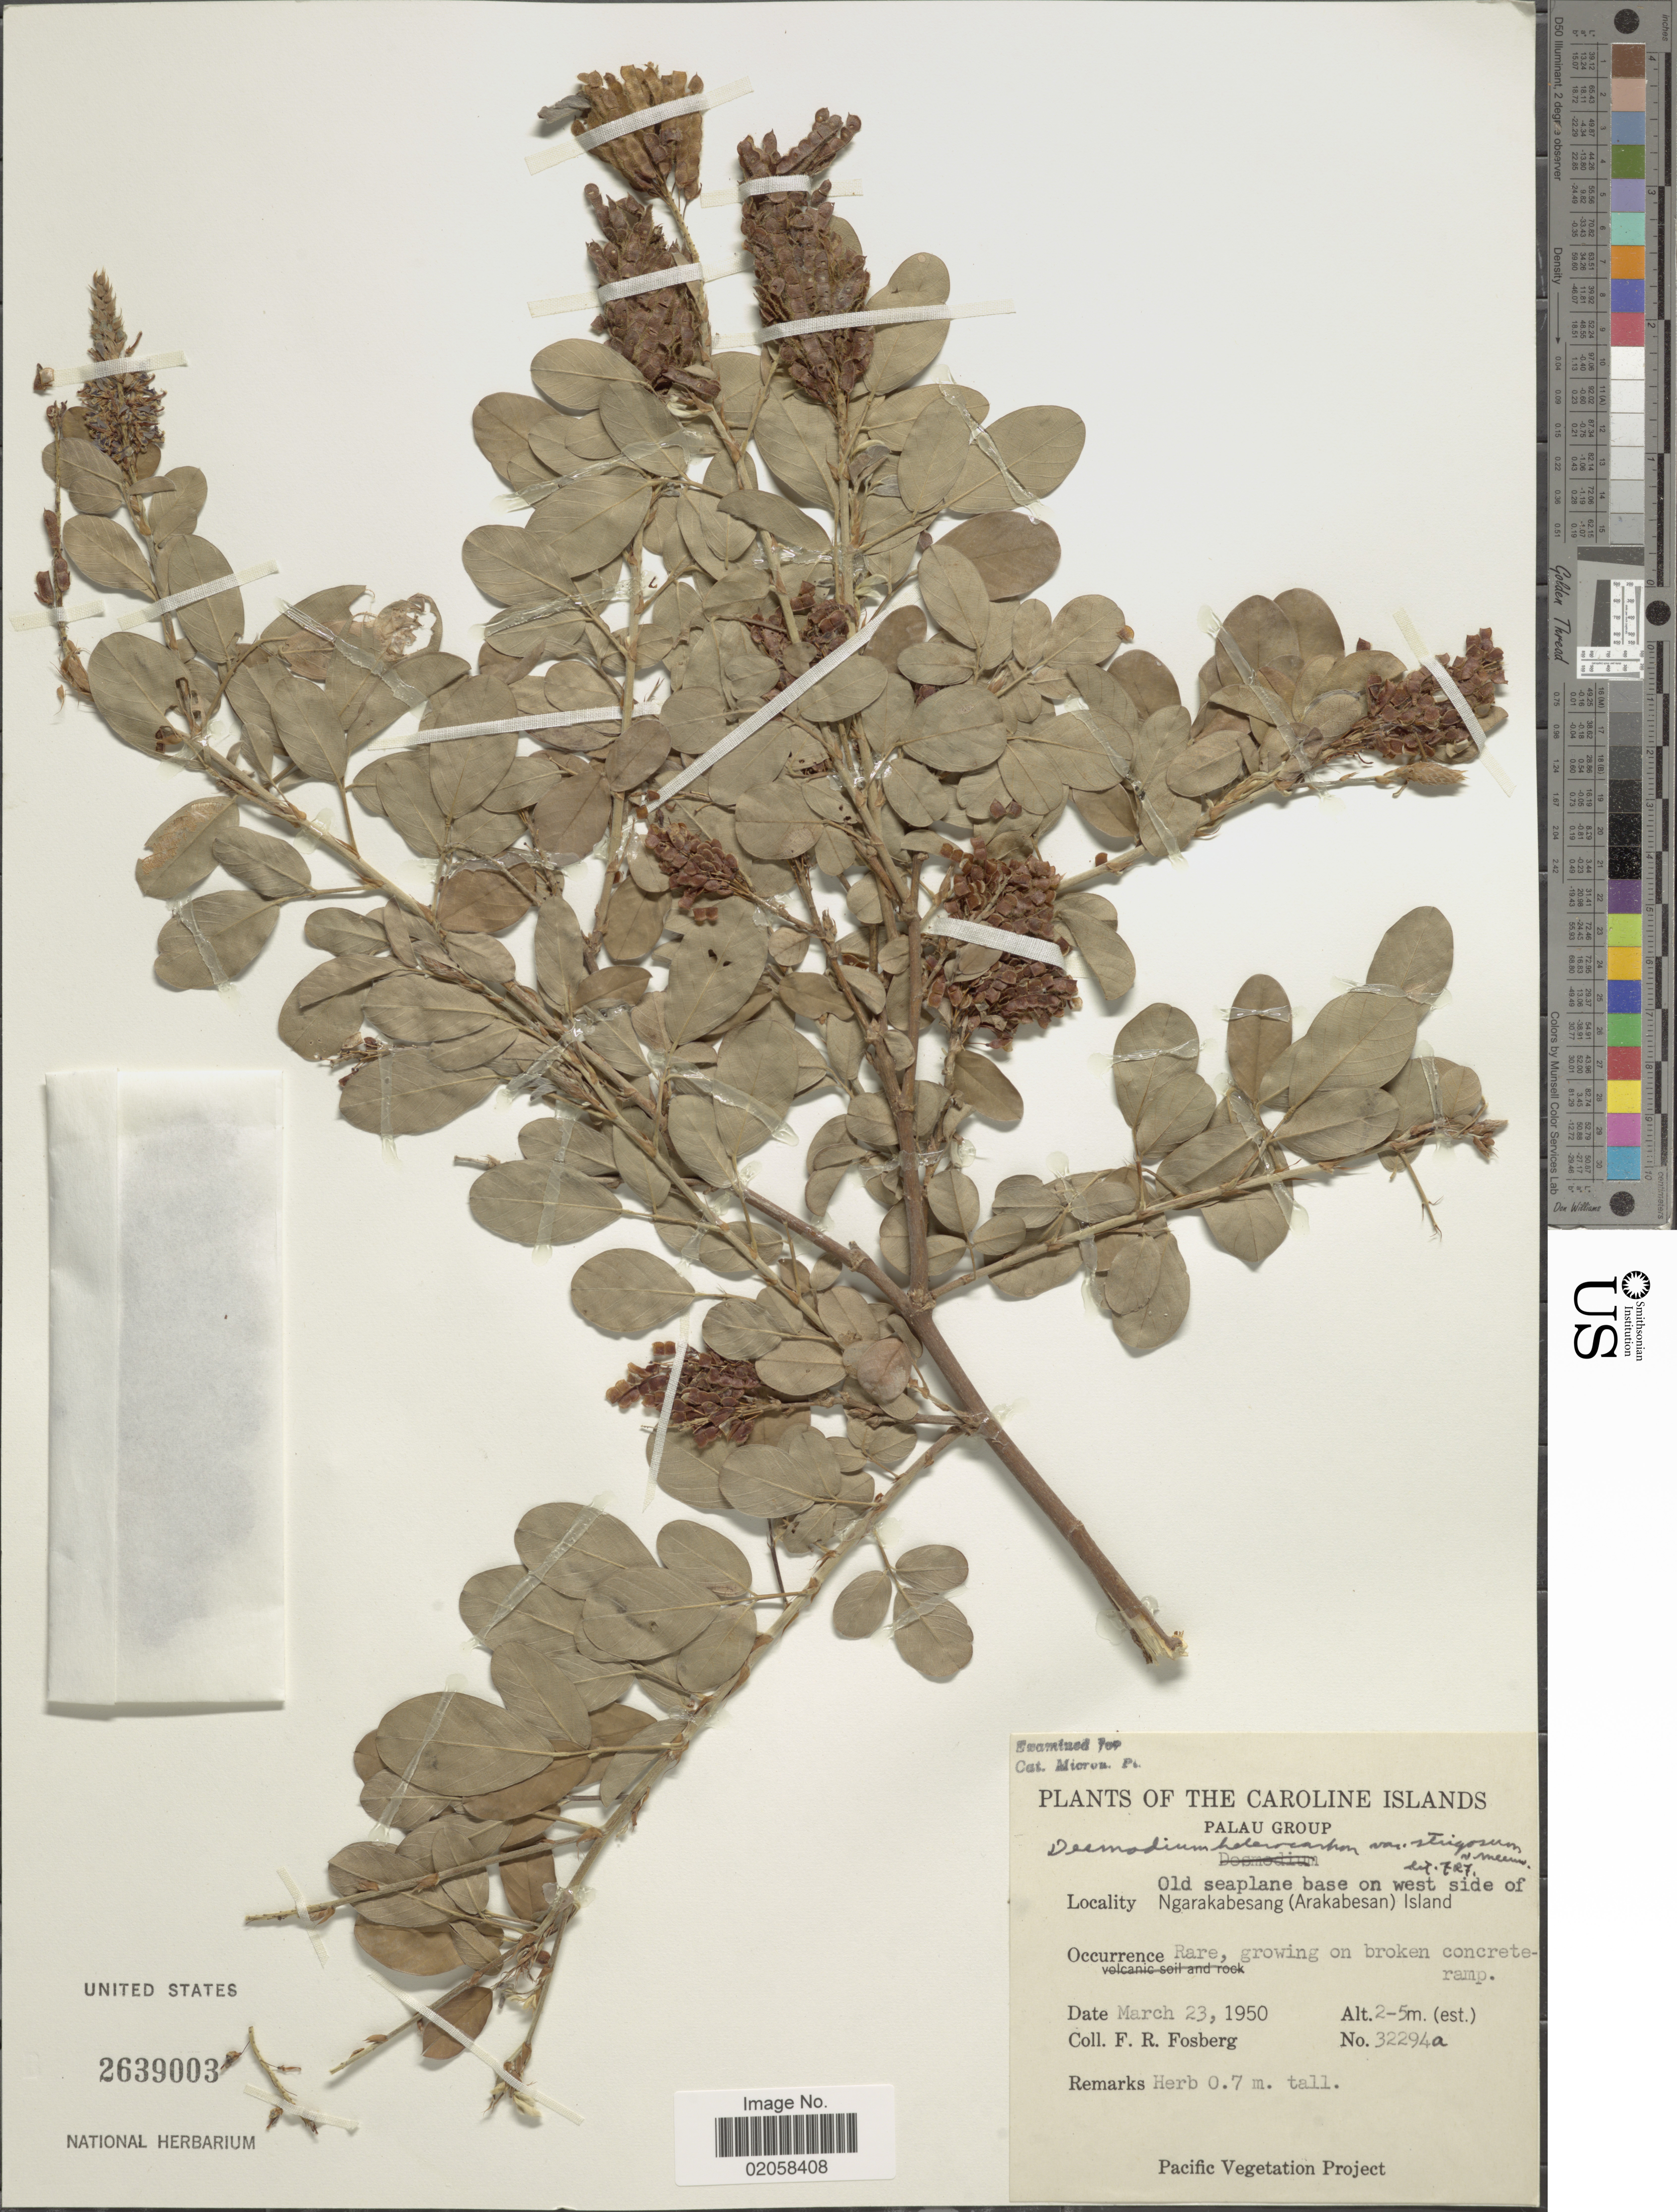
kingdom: Plantae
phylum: Tracheophyta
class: Magnoliopsida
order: Fabales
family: Fabaceae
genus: Grona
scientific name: Grona heterocarpos var. strigosa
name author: (Meeuwen) H. Ohashi & K. Ohashi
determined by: Strong, Mark T., (BOT), Smithsonian Institution - National Museum of Natural History (UNITED STATES)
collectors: F. R. Fosberg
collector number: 32294a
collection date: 1950-03-23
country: Palau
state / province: Koror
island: Ngerekebesang [Arakabesan]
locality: Caroline Islands, Palay Group, Old seaplane base on west side of Ngarakabesang (Arakabesan) Island.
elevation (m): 2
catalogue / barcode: US 2639003